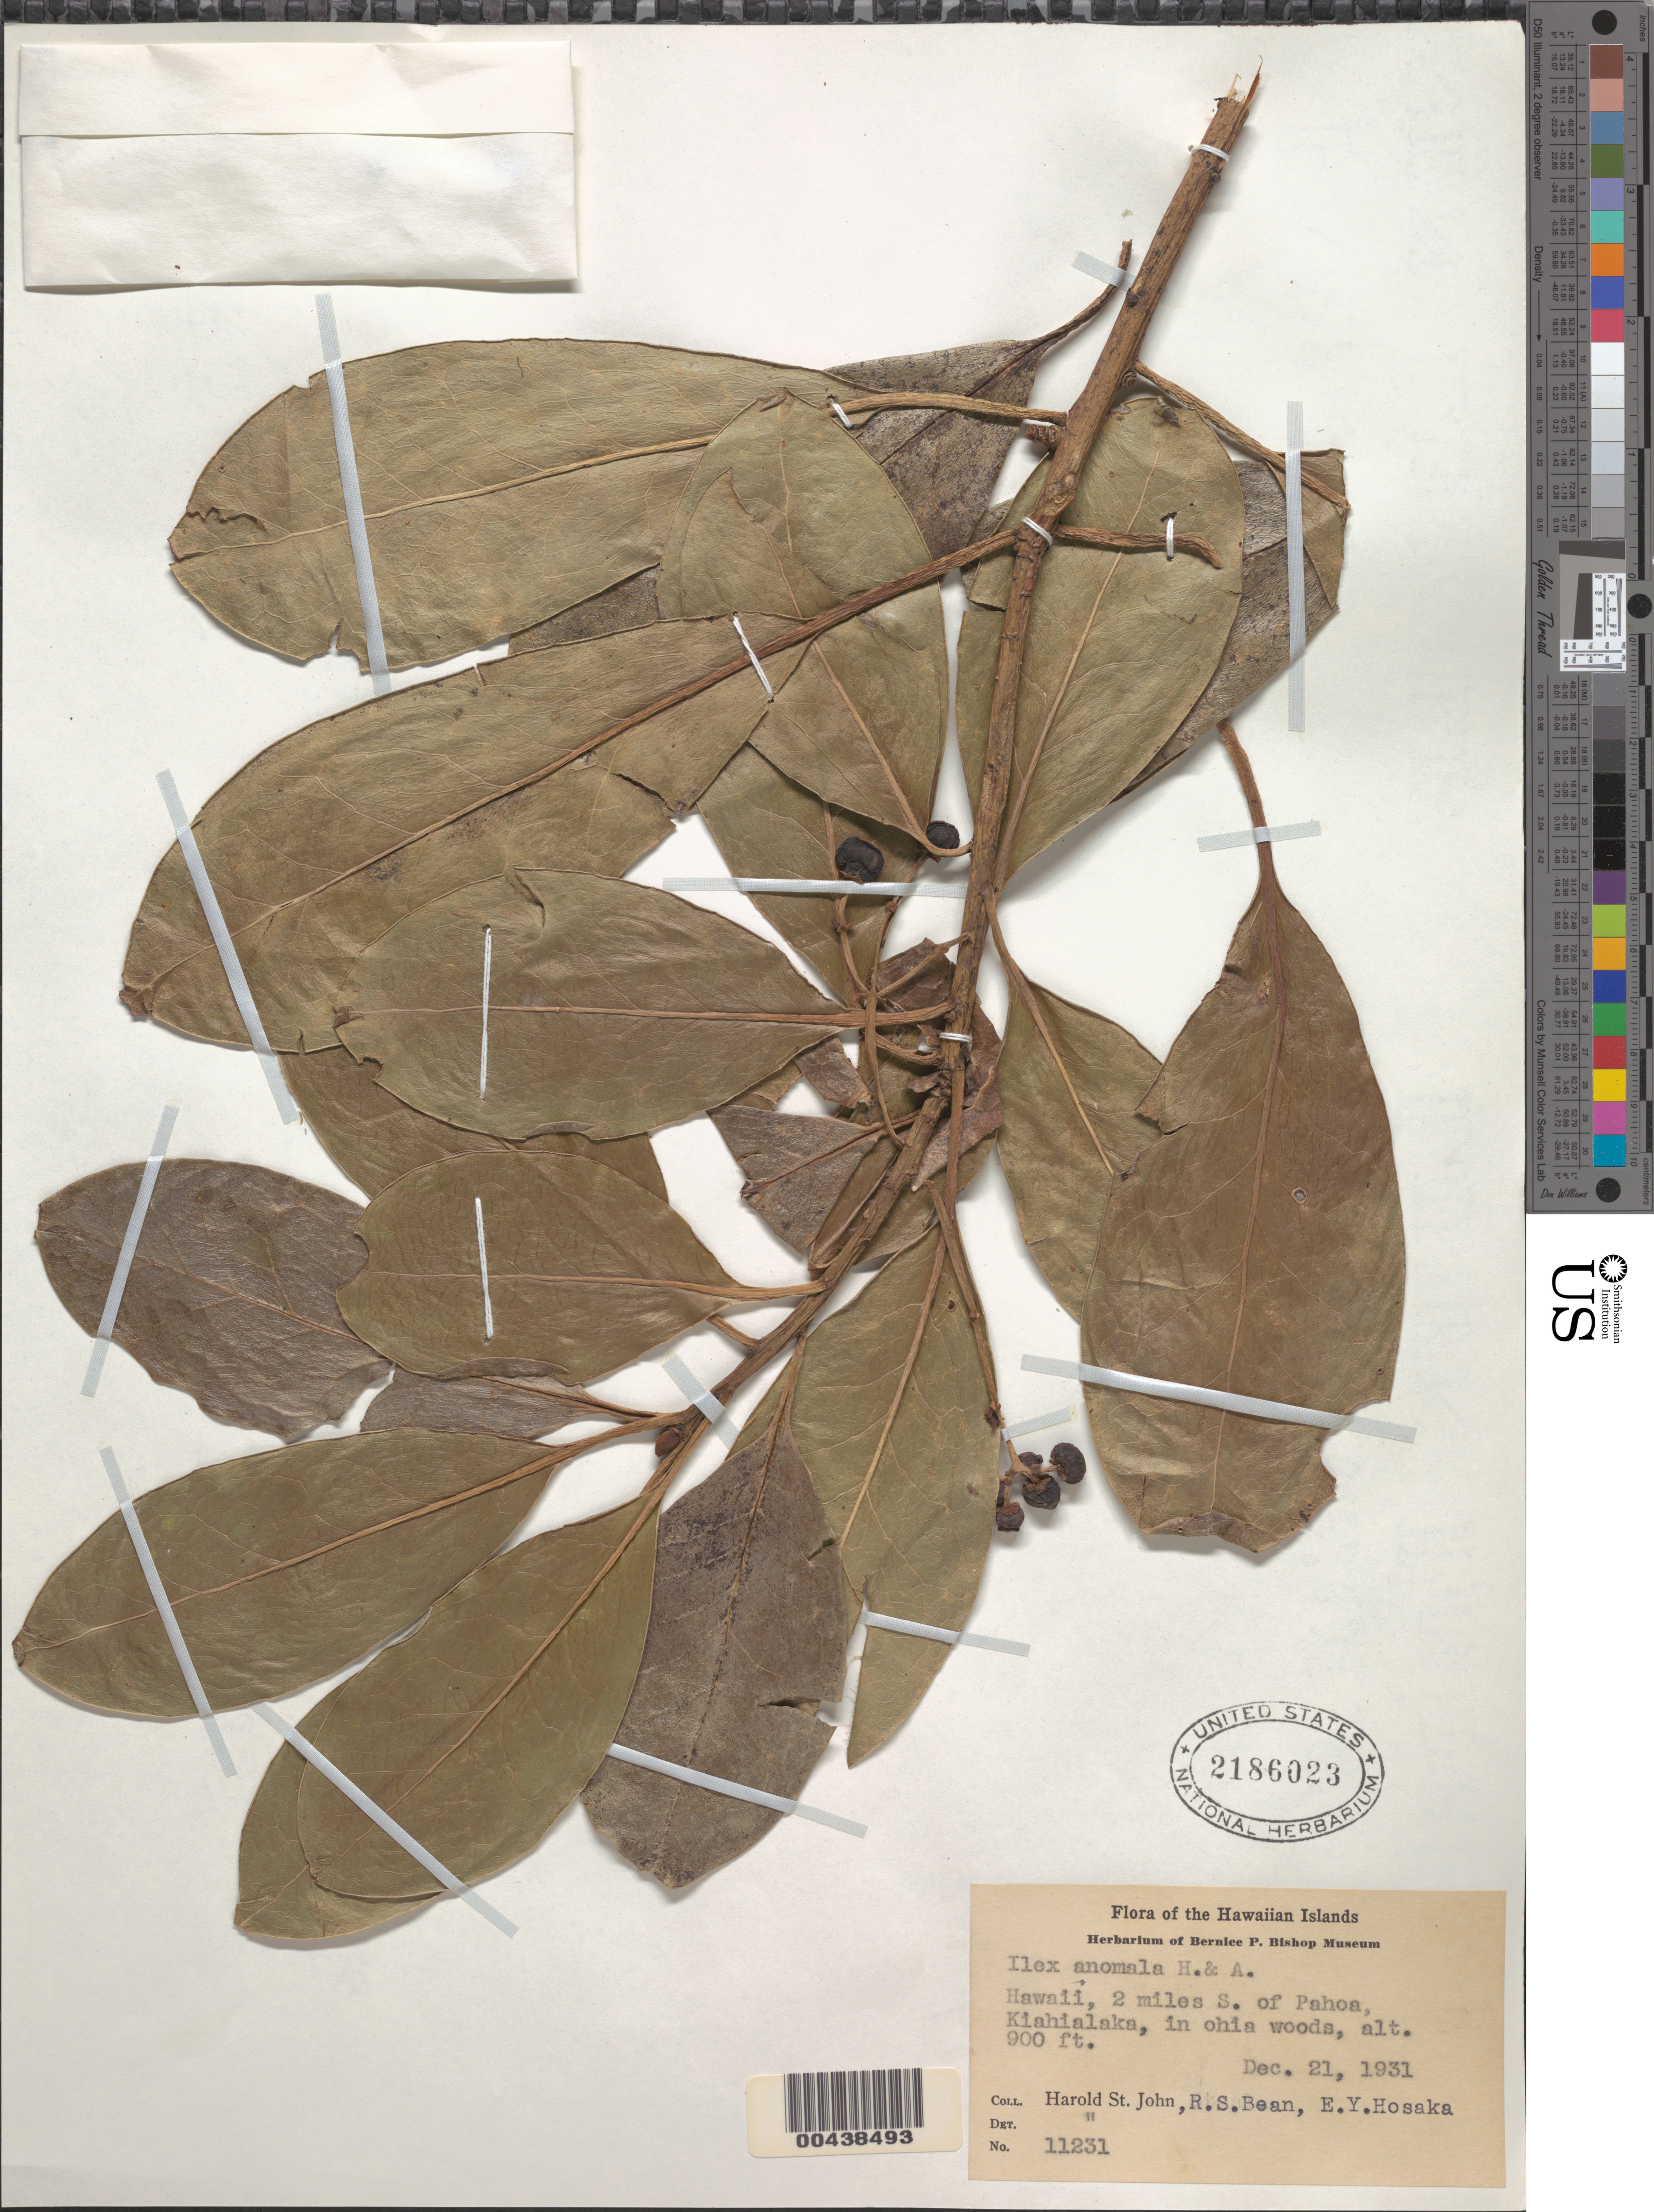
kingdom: Plantae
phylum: Tracheophyta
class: Magnoliopsida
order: Aquifoliales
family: Aquifoliaceae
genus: Ilex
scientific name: Ilex anomala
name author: Hook. & Arn.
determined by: St. John, H.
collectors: H. St. John, R. Bean & E. Y. Hosaka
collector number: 11231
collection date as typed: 21 Dec 1931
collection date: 1931-12-21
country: United States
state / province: Hawaii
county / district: Hawaii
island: Hawaii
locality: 2 mi S of Pahoa, Kiahialaka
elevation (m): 274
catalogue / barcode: US 2186023